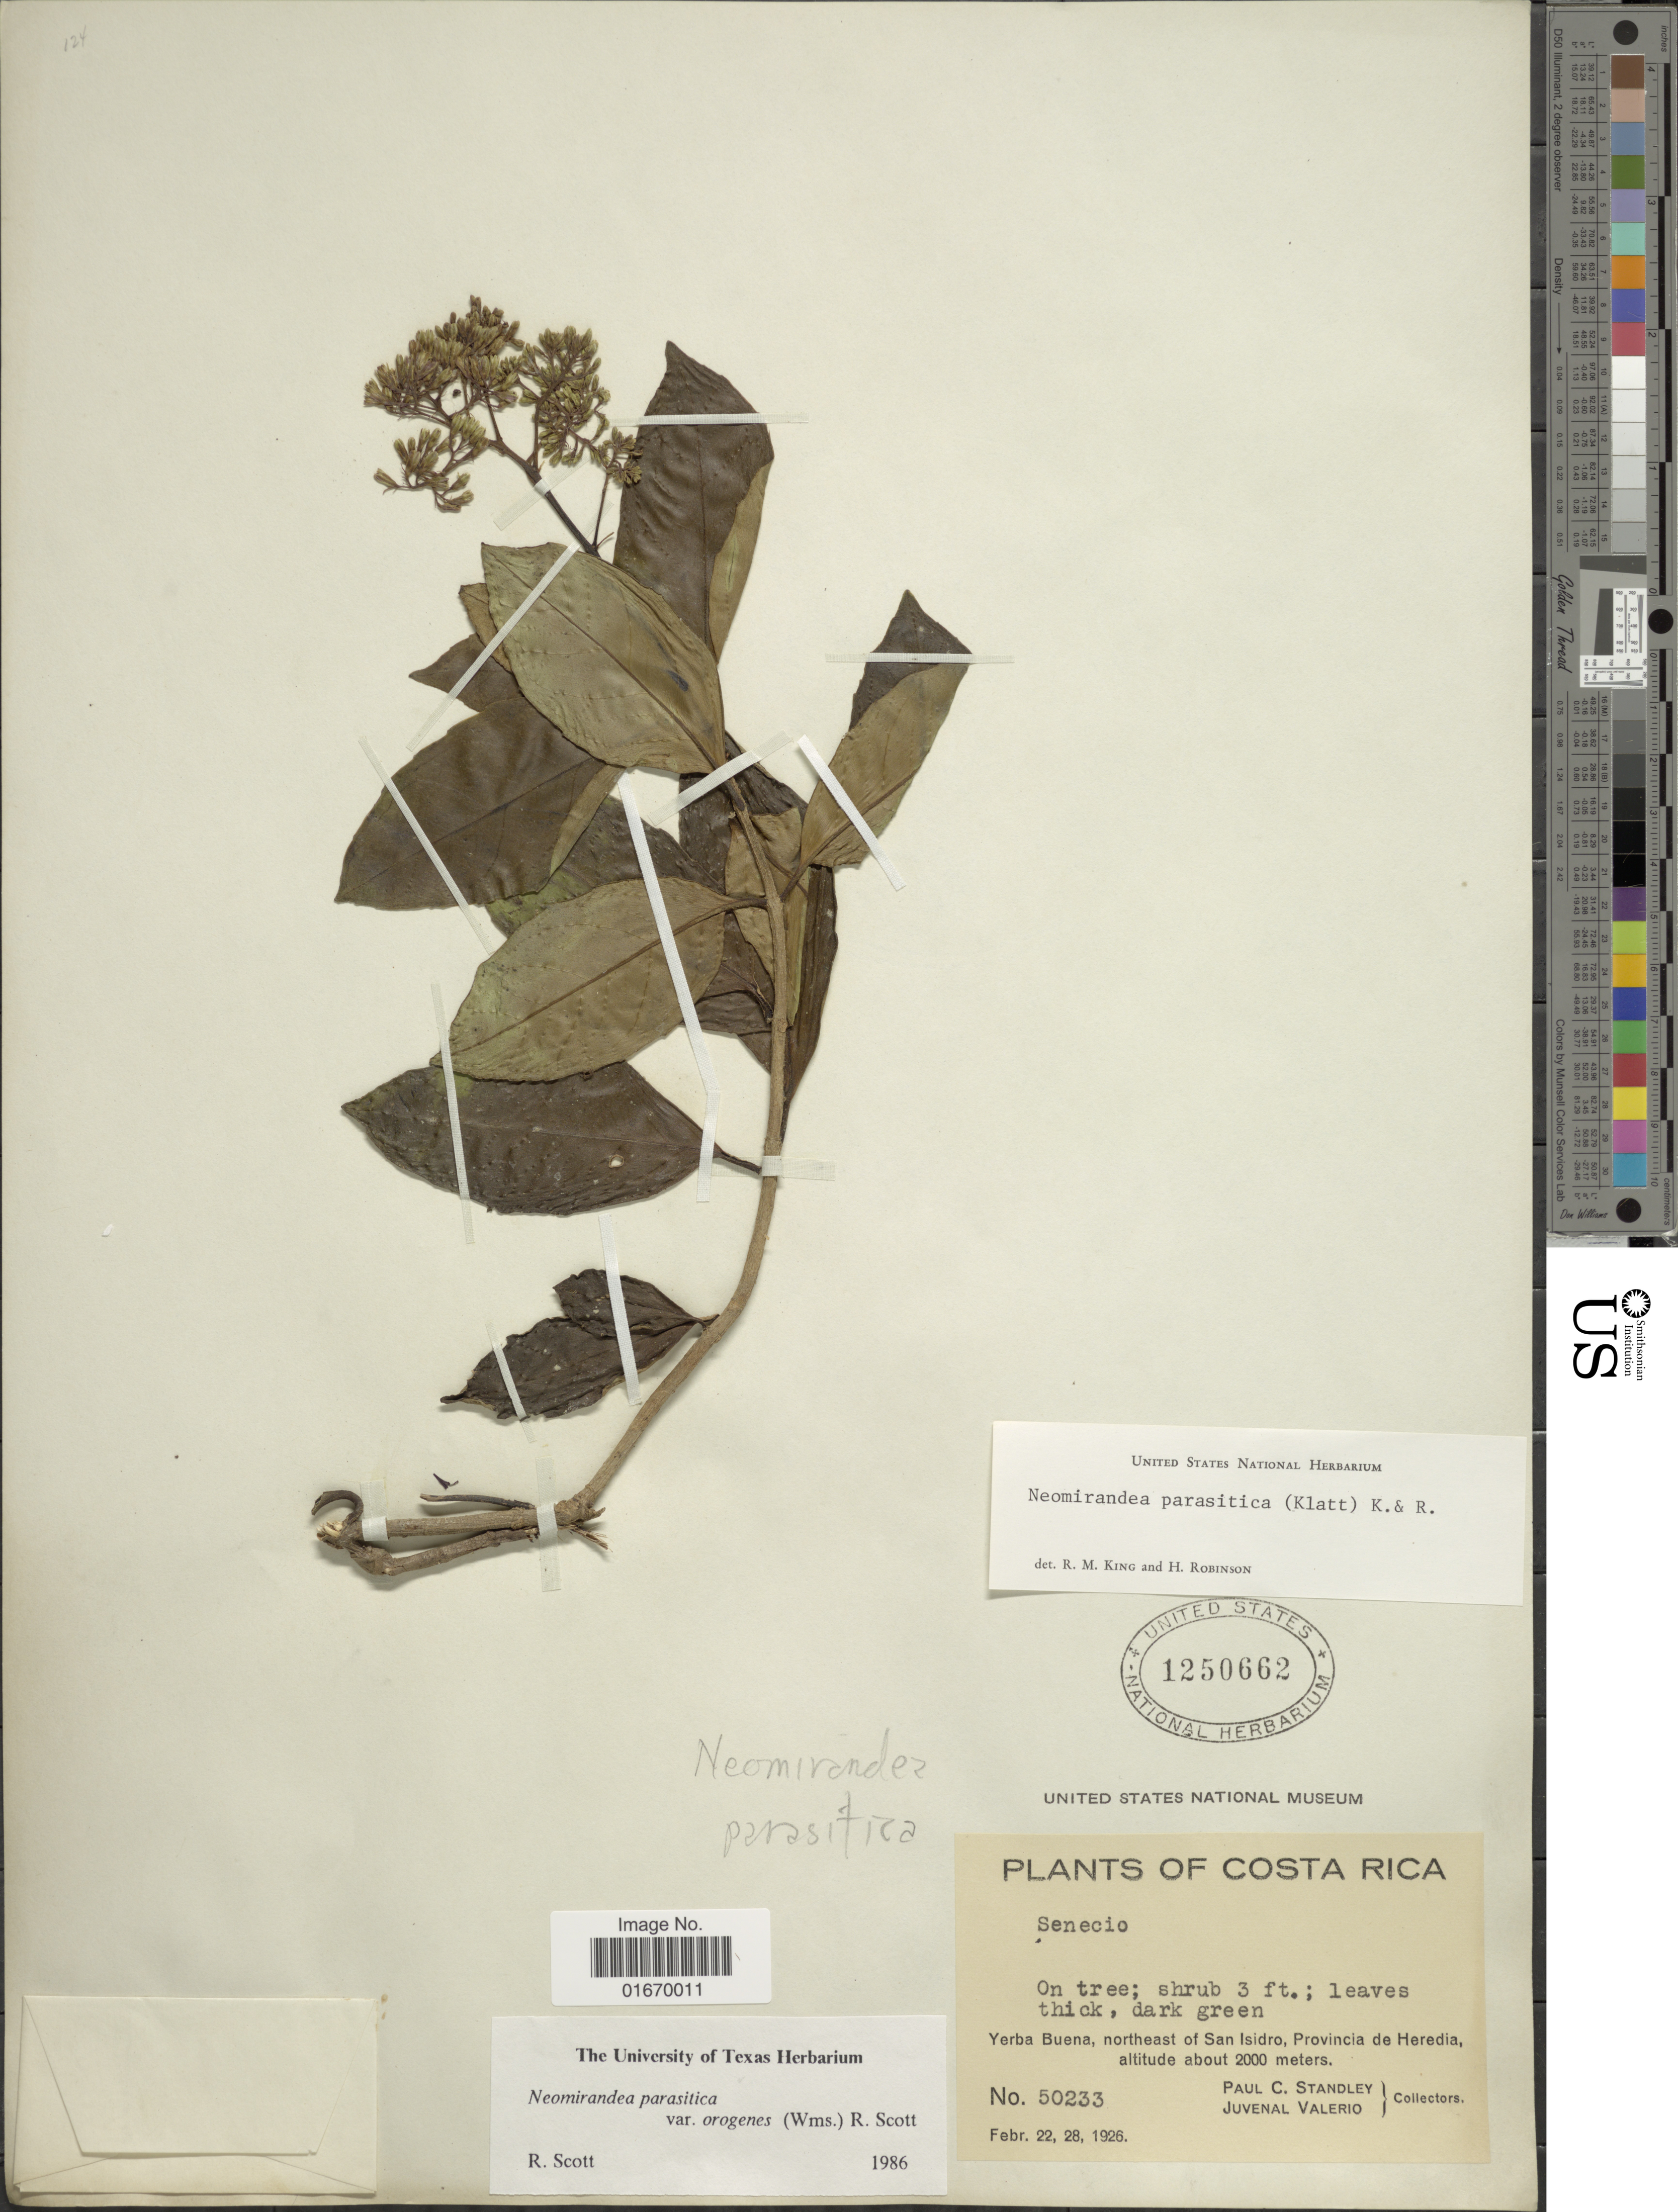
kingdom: Plantae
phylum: Tracheophyta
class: Magnoliopsida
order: Asterales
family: Asteraceae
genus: Neomirandea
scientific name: Neomirandea parasitica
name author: (Klatt) R.M. King & H. Rob.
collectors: P. C. Standley & J. Valerio R.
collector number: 50233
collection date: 1926-02-22/1926-02-28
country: Costa Rica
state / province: Heredia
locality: Yerba Buena, northeast of San Isidro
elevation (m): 2000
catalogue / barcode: US 1250662